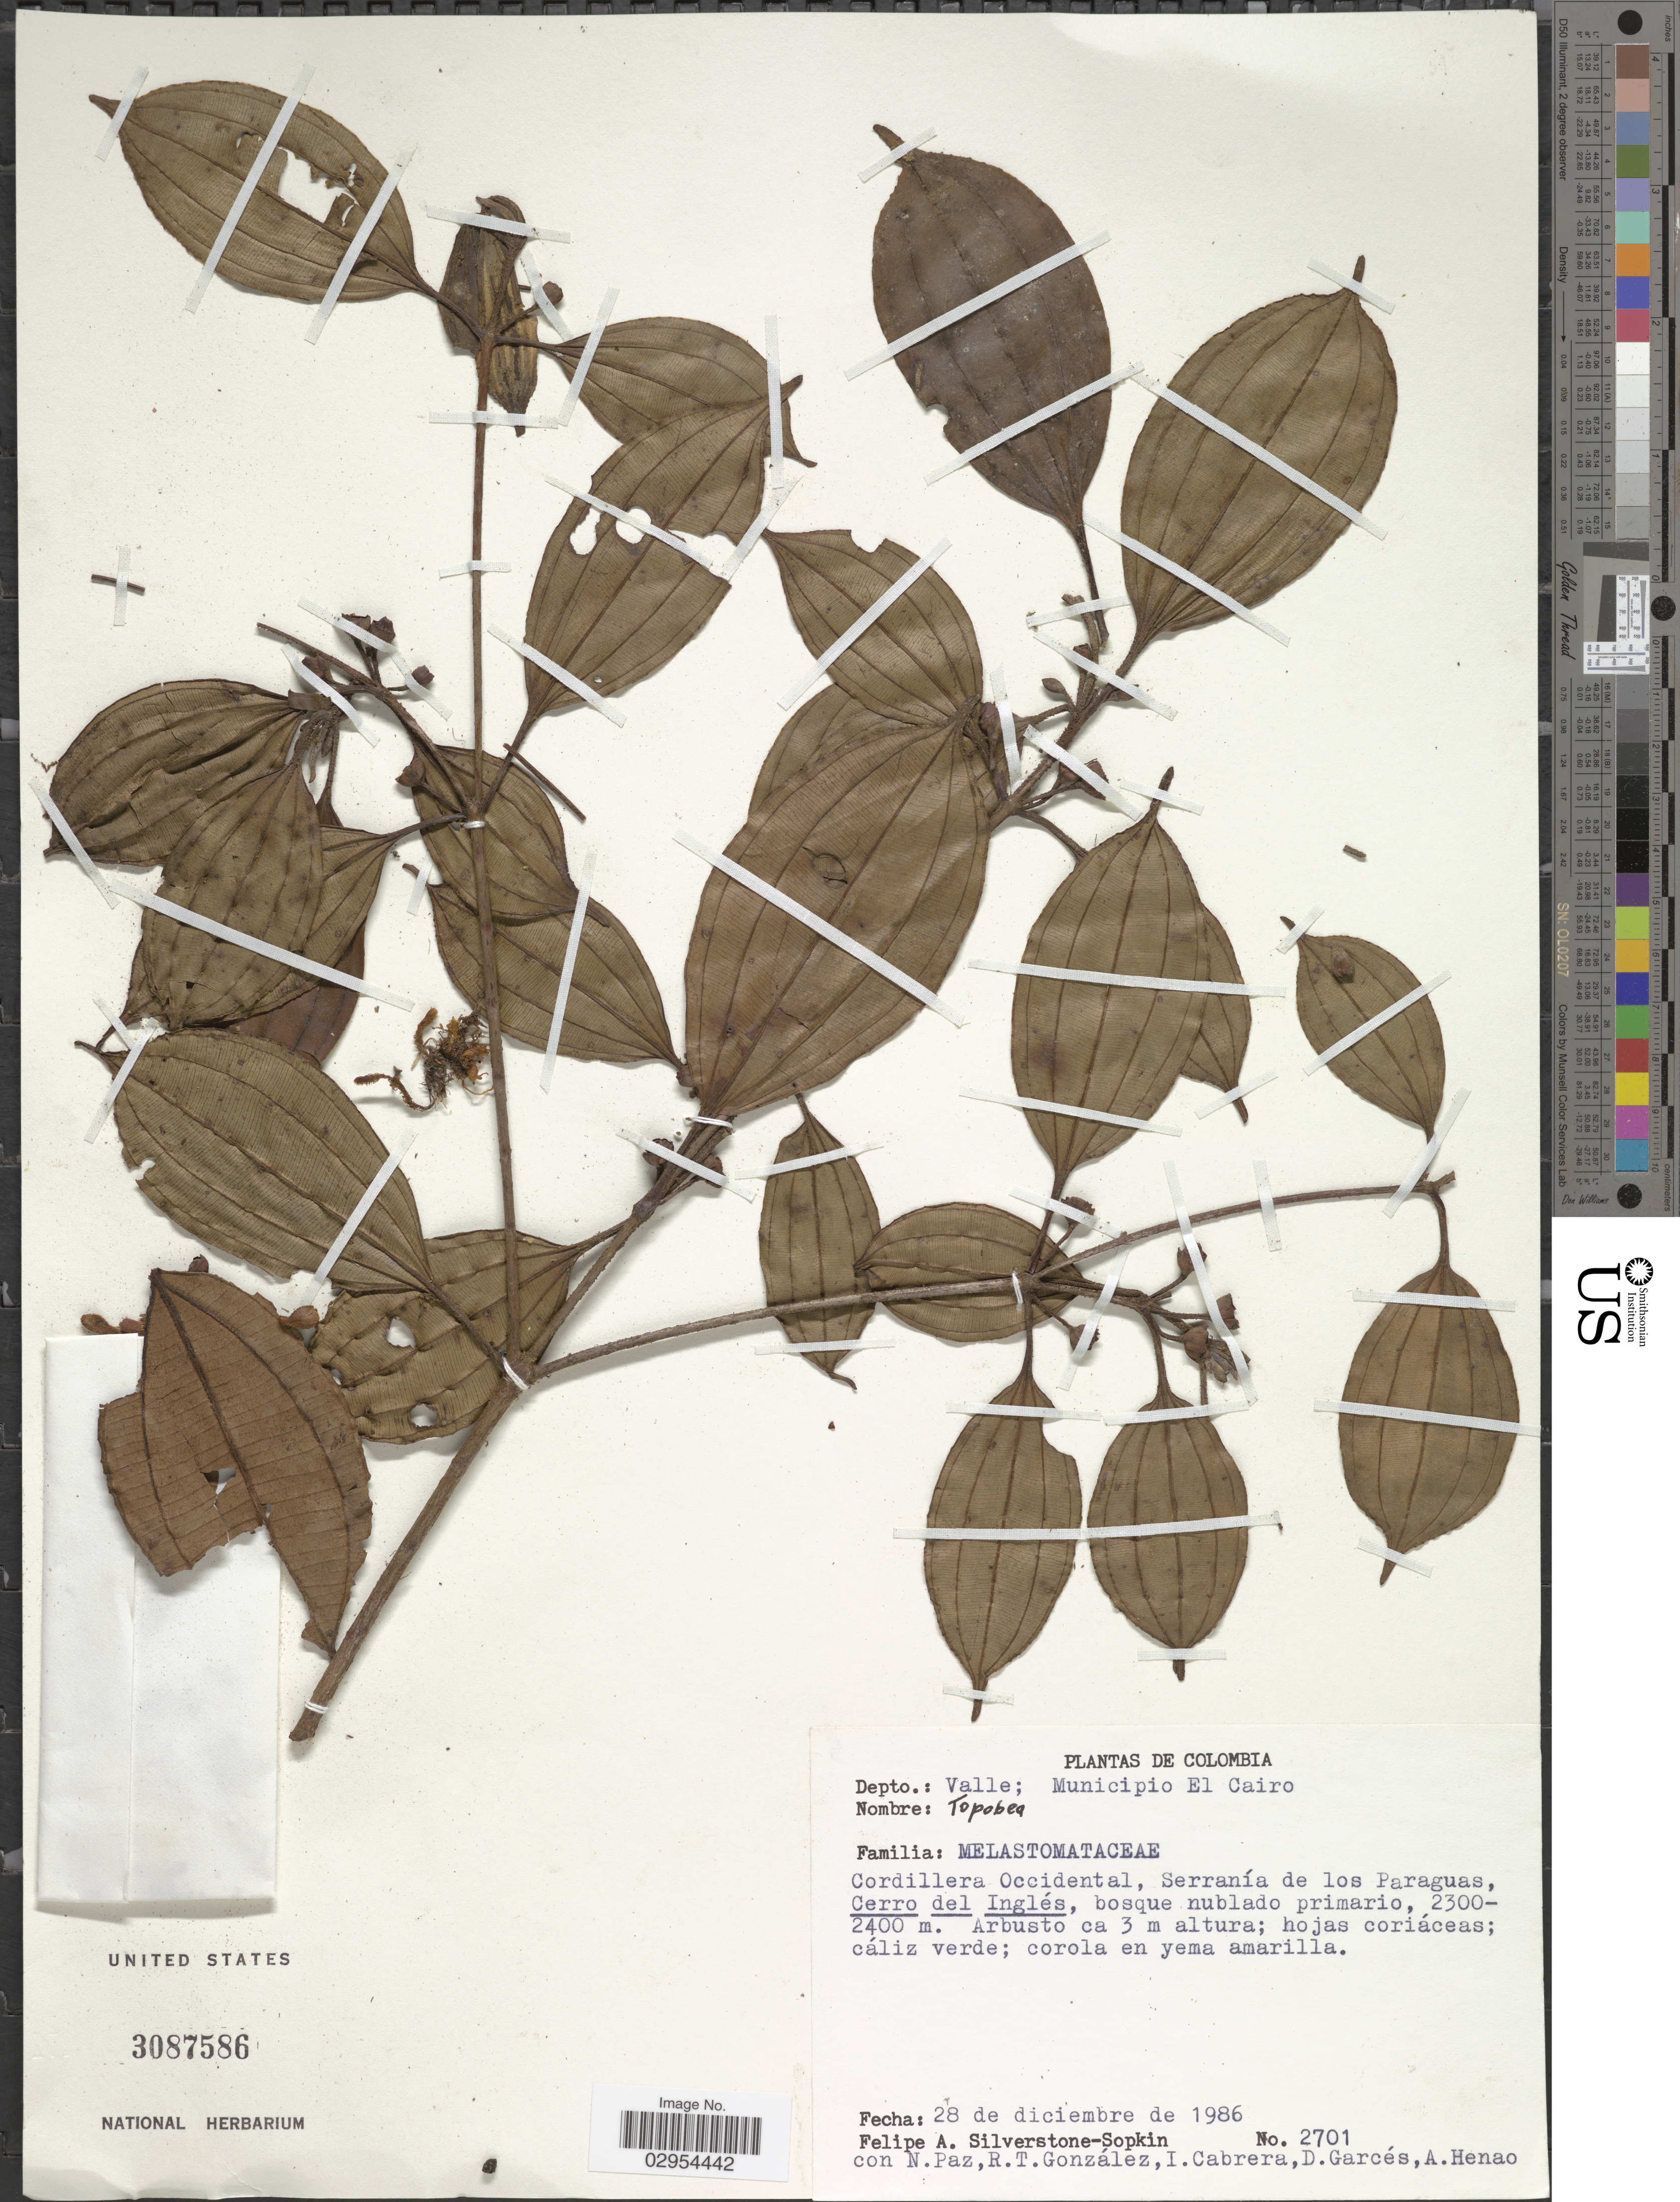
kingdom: Plantae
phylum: Tracheophyta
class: Magnoliopsida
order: Myrtales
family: Melastomataceae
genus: Topobea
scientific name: Topobea sp.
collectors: P. A. Silverstone-Sopkin, N. Paz, R. Gonzalez, I. Cabrera & et al.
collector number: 2701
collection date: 1986-12-28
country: Colombia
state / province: Valle del Cauca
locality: Depto.: Valle; Municipio El Cairo, Cordillera Occidental, Serranía de los Paraguas, Cerro del Inglés.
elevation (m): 2300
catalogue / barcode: US 3087586